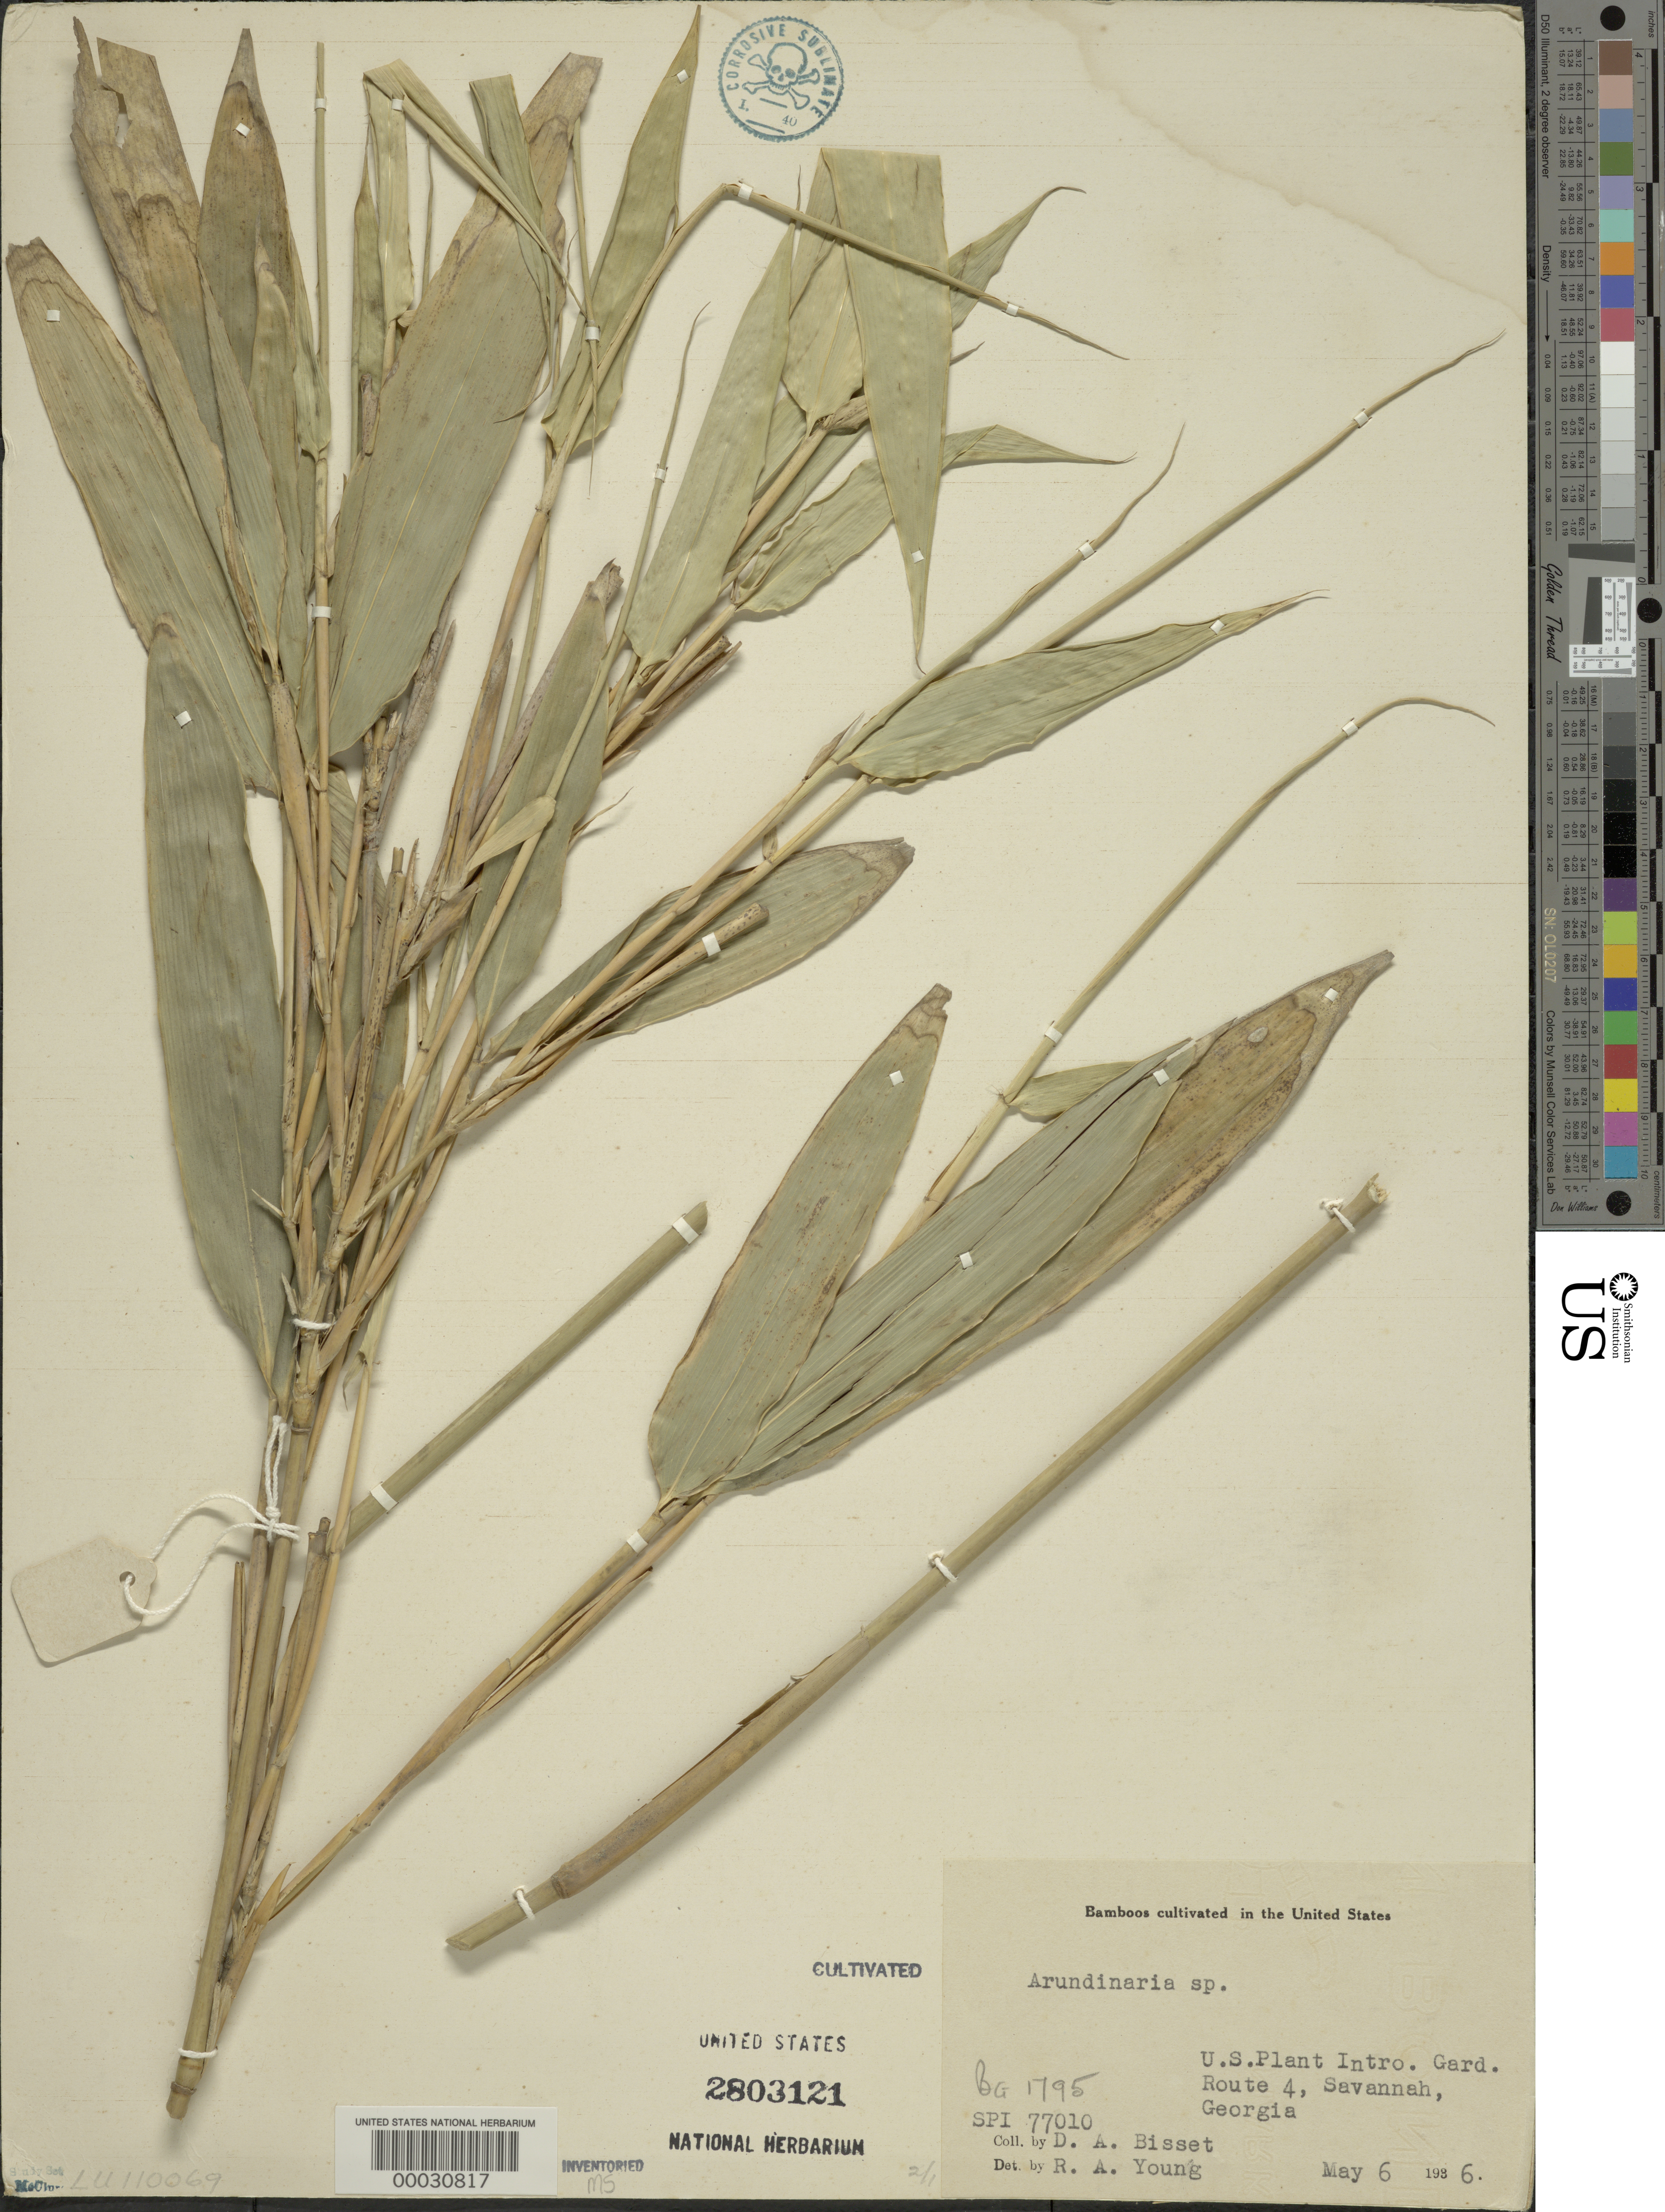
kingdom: Plantae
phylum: Tracheophyta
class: Liliopsida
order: Poales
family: Poaceae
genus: Arundinaria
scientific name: Arundinaria sp.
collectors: D. Bisset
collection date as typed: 06 May 1936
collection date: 1936-05-06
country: United States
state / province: Georgia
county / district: Chatham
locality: U.s.d.a. plant introduction station-savannah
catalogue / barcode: US 2803121